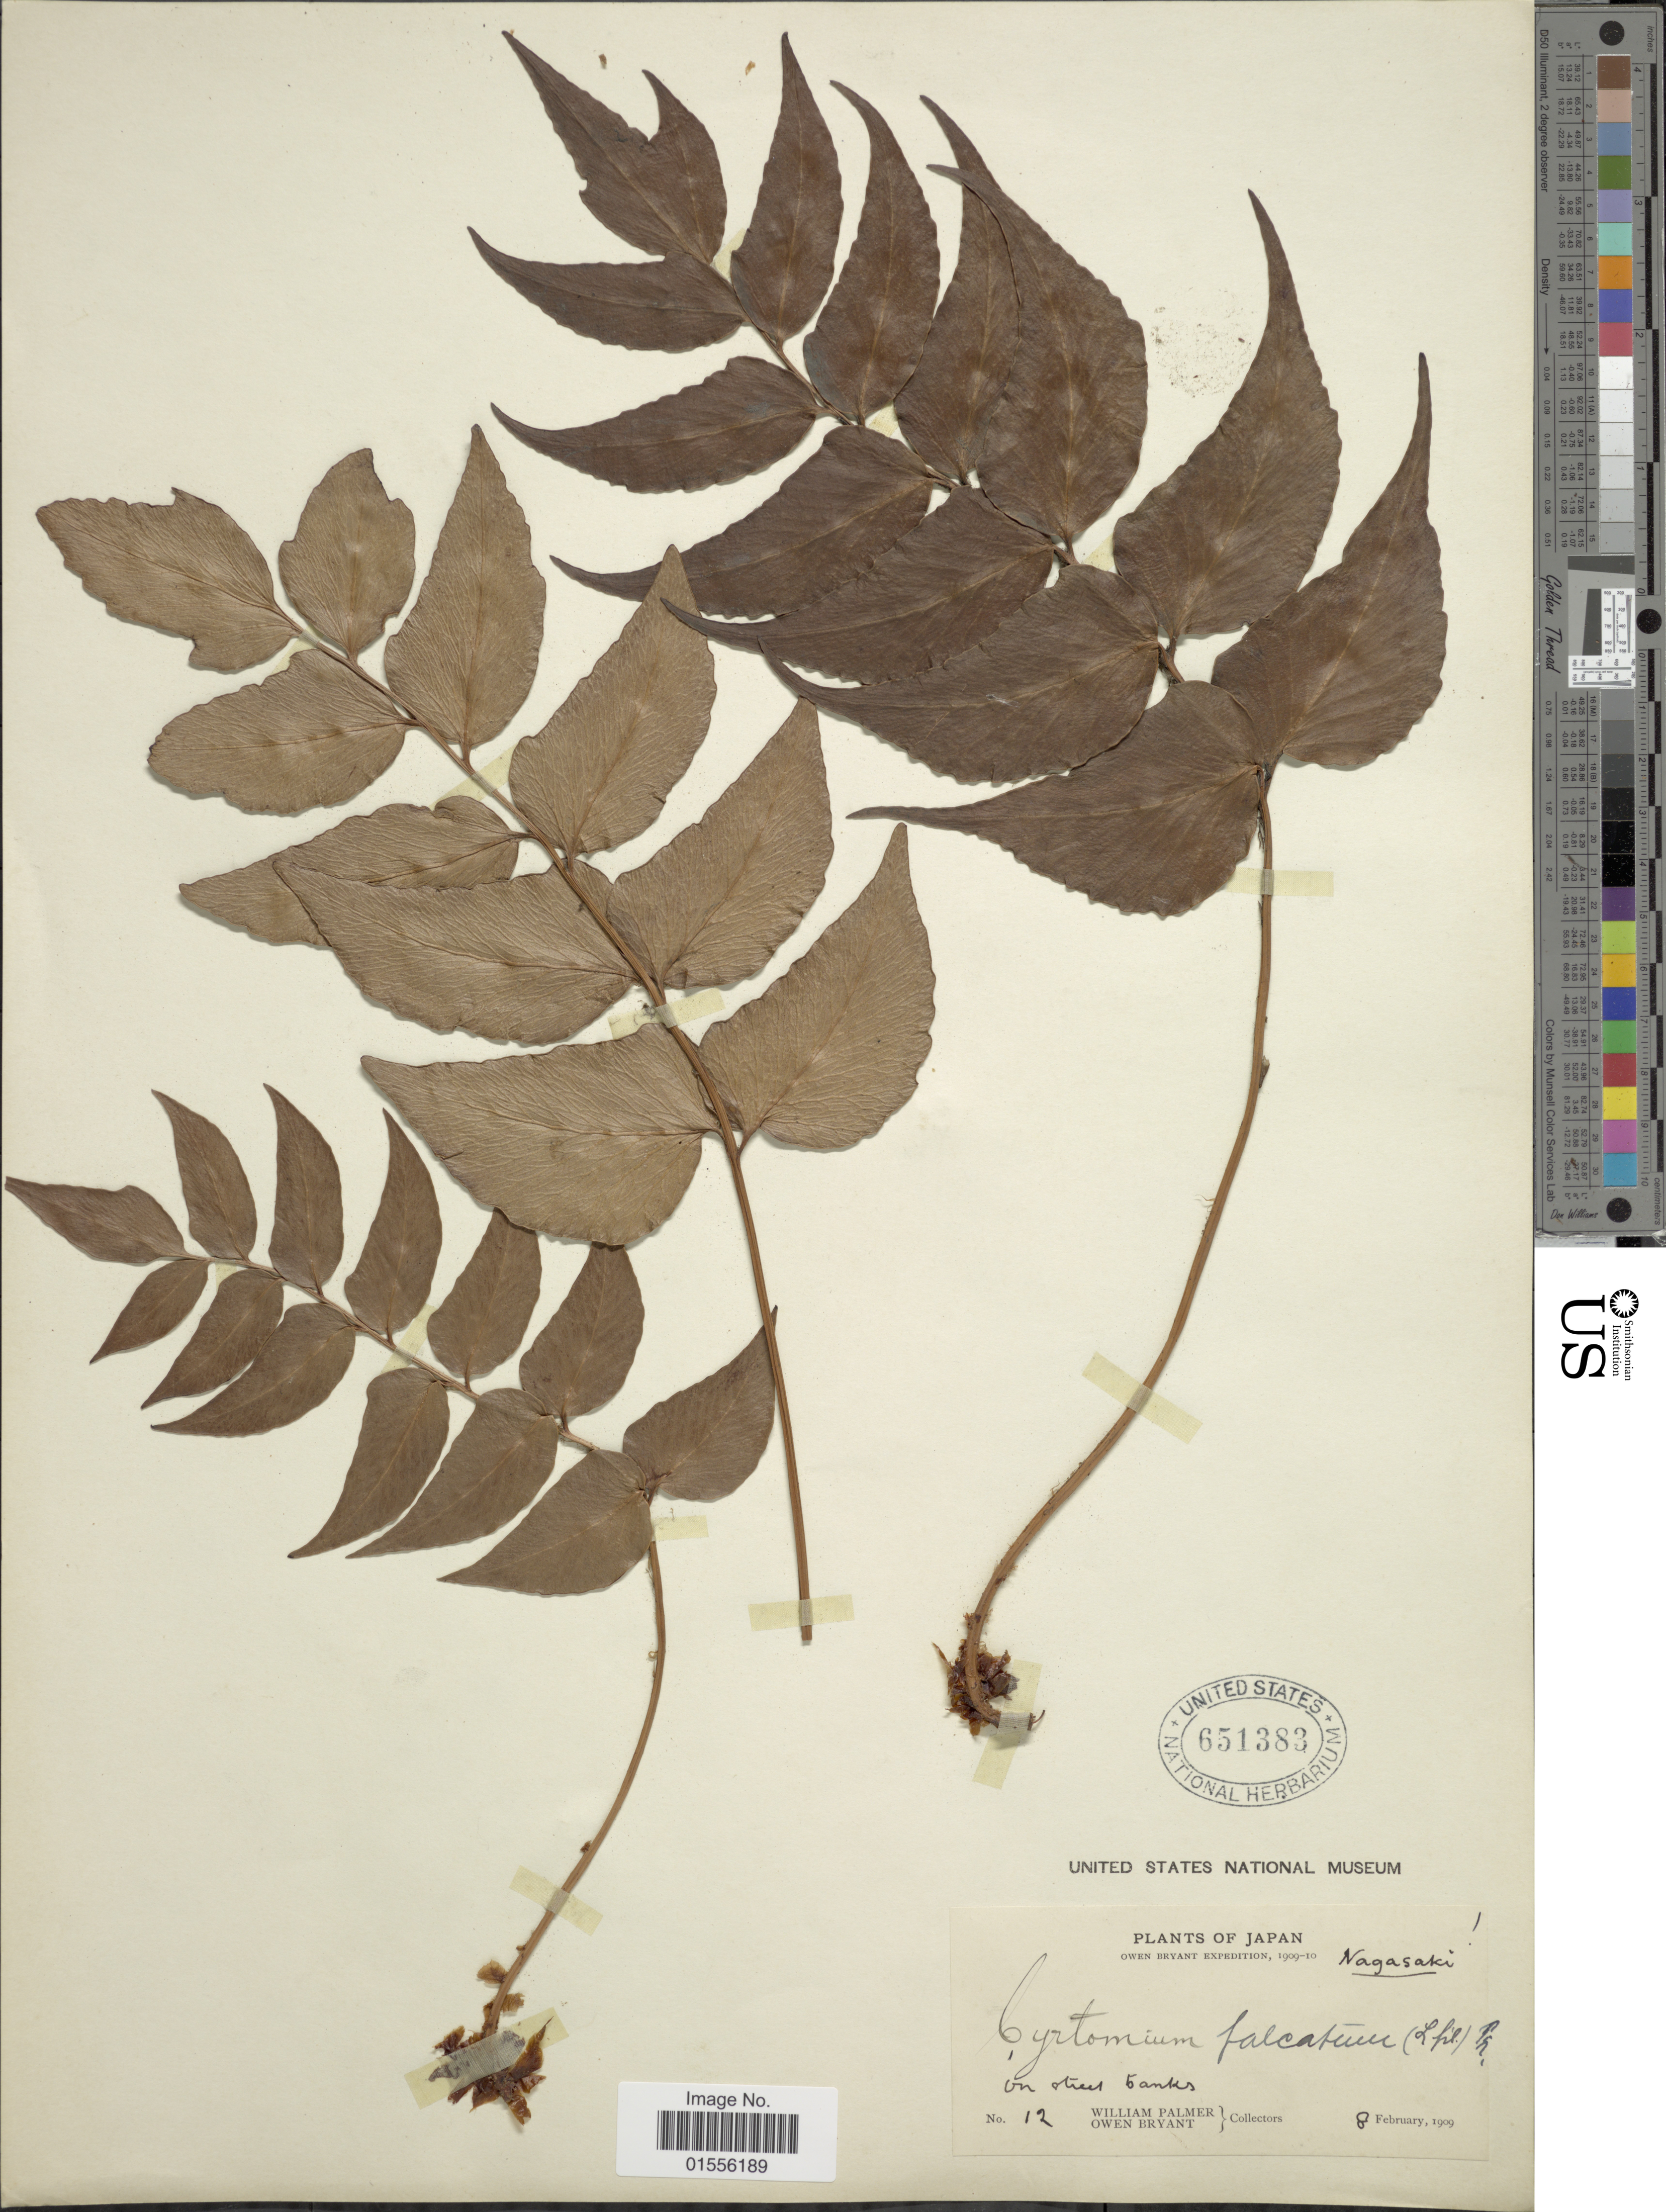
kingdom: Plantae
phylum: Tracheophyta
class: Polypodiopsida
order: Polypodiales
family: Dryopteridaceae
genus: Cyrtomium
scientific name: Cyrtomium falcatum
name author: (L. f.) C. Presl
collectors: W. Palmer & O. Bryant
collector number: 12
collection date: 1909-02-08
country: Japan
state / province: Nagasaki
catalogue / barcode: US 651383